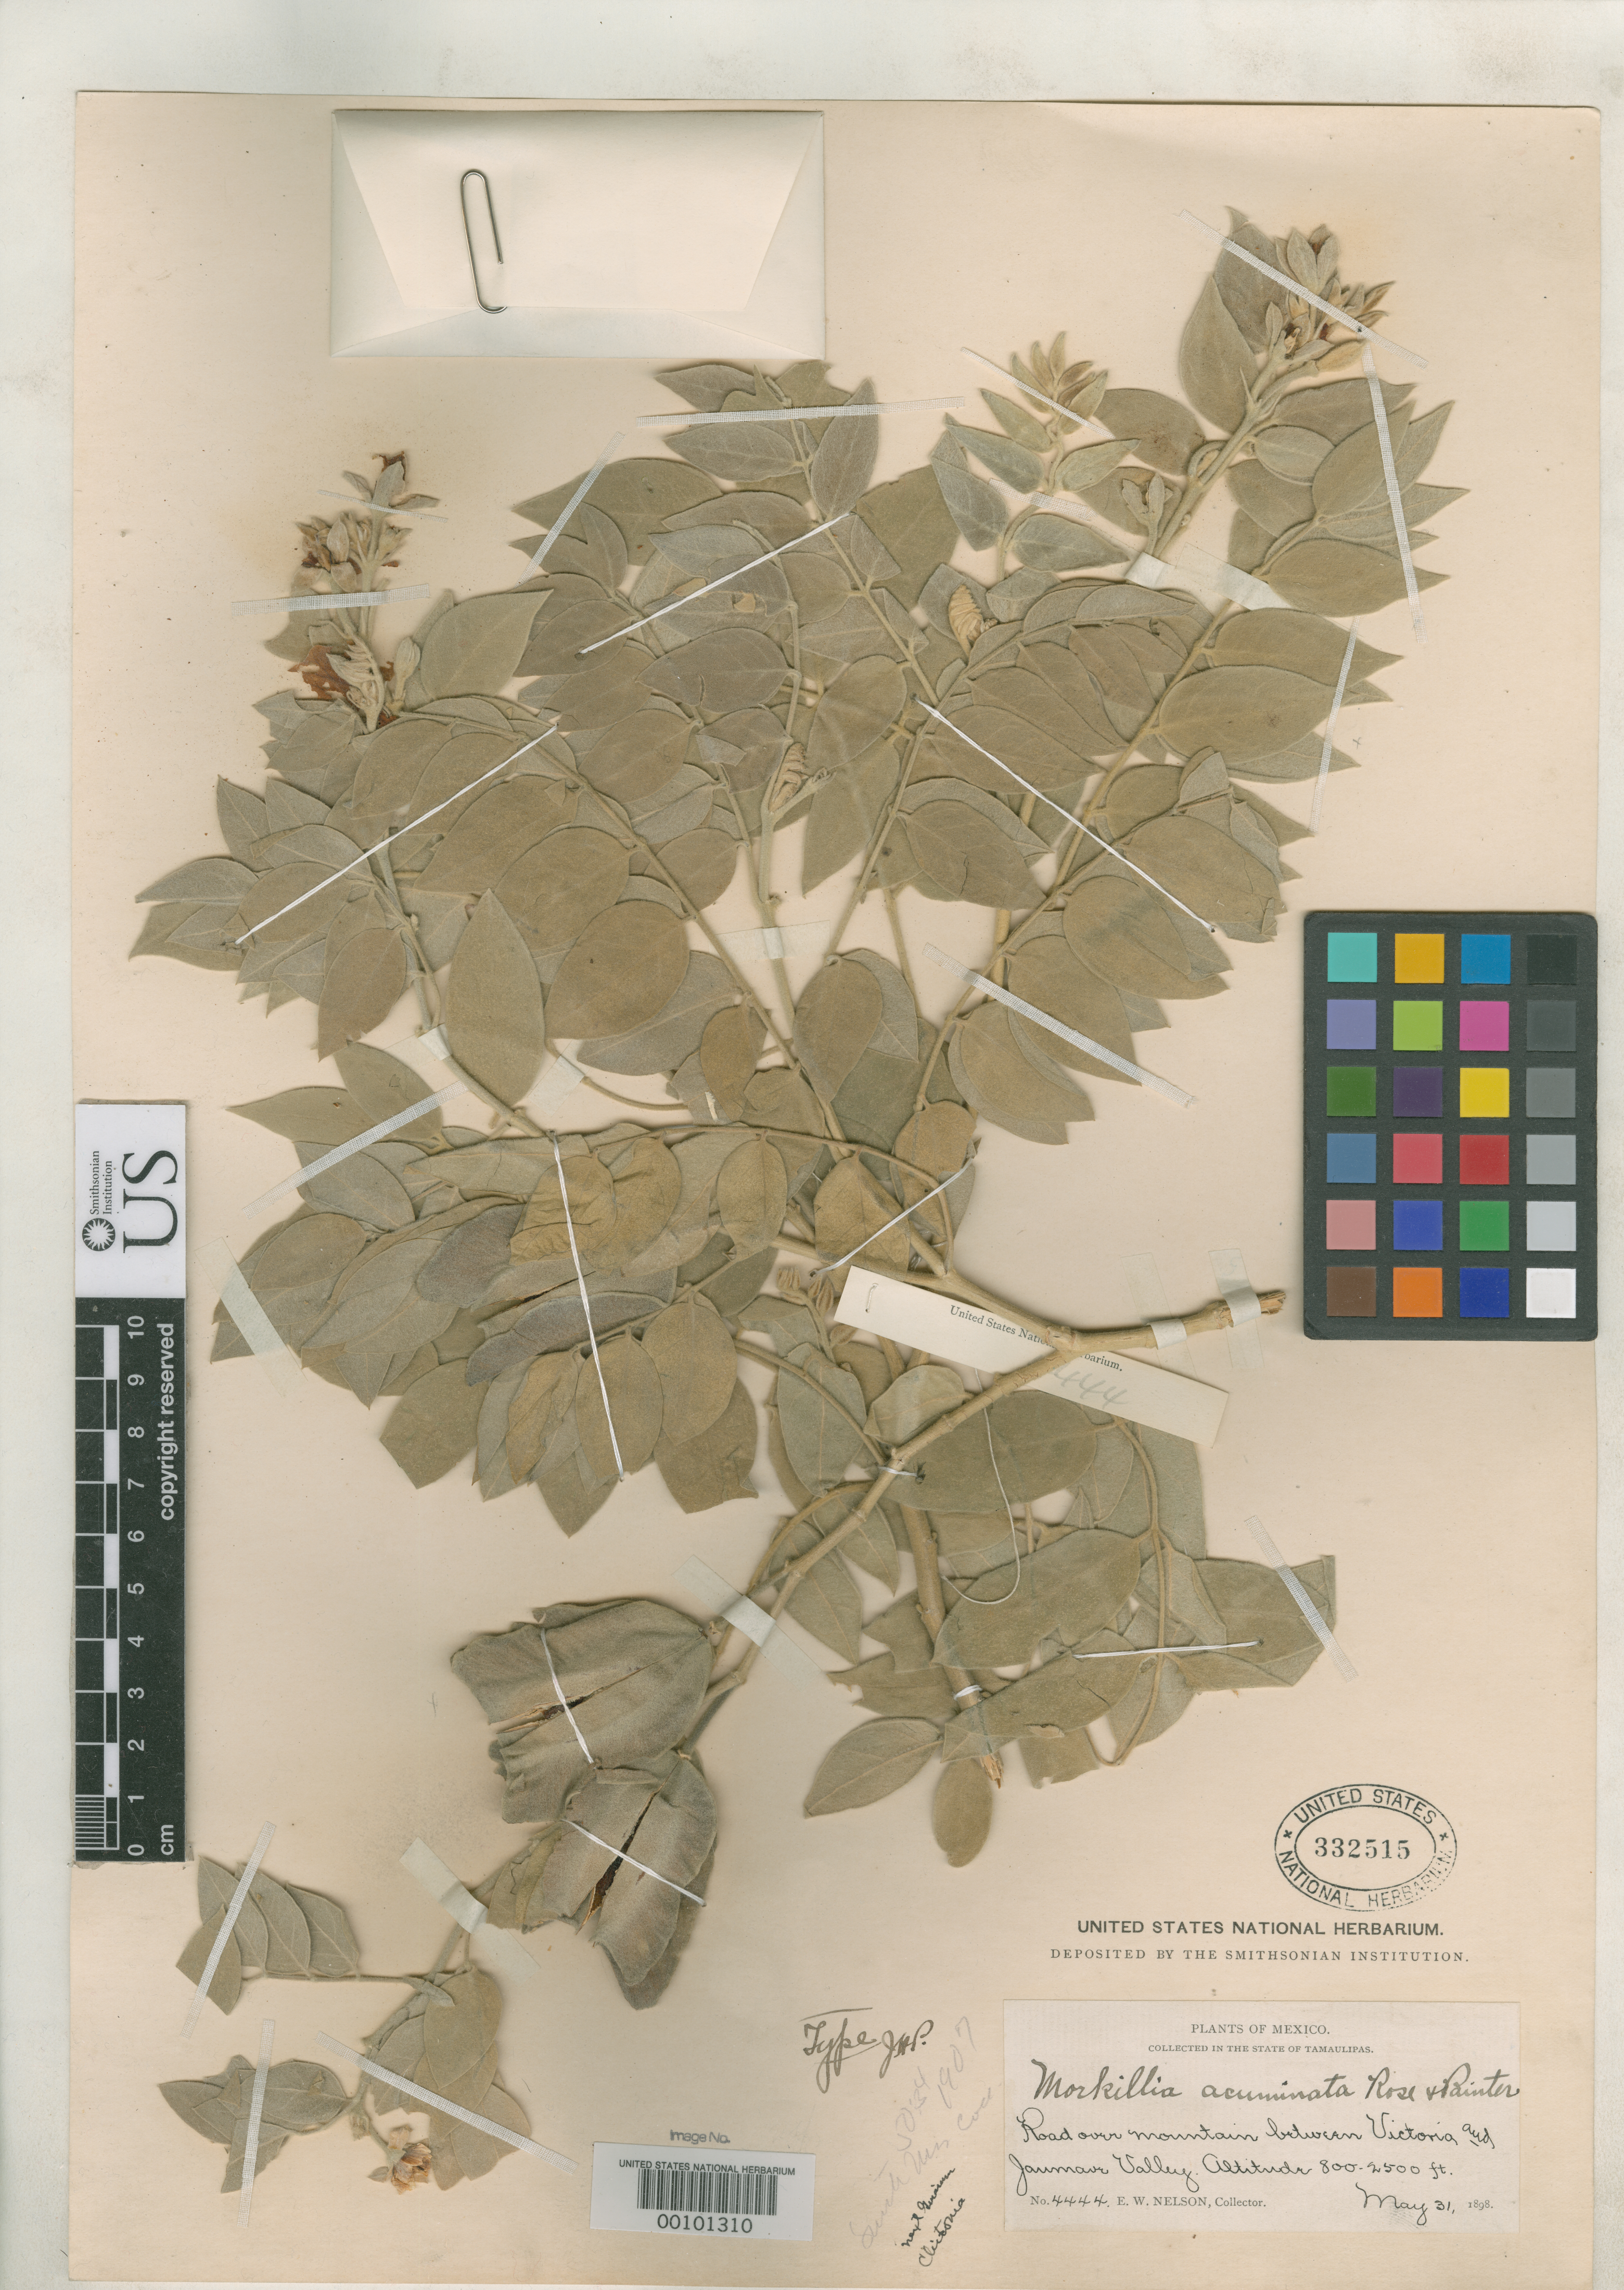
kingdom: Plantae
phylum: Tracheophyta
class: Magnoliopsida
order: Zygophyllales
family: Zygophyllaceae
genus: Morkillia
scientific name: Morkillia acuminata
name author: Rose & J.H. Painter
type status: Holotype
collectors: E. W. Nelson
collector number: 4444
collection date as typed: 31 May 1898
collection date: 1898-05-31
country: Mexico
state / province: Tamaulipas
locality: Between Victoria and Jaumave valley.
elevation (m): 244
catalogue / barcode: US 332515